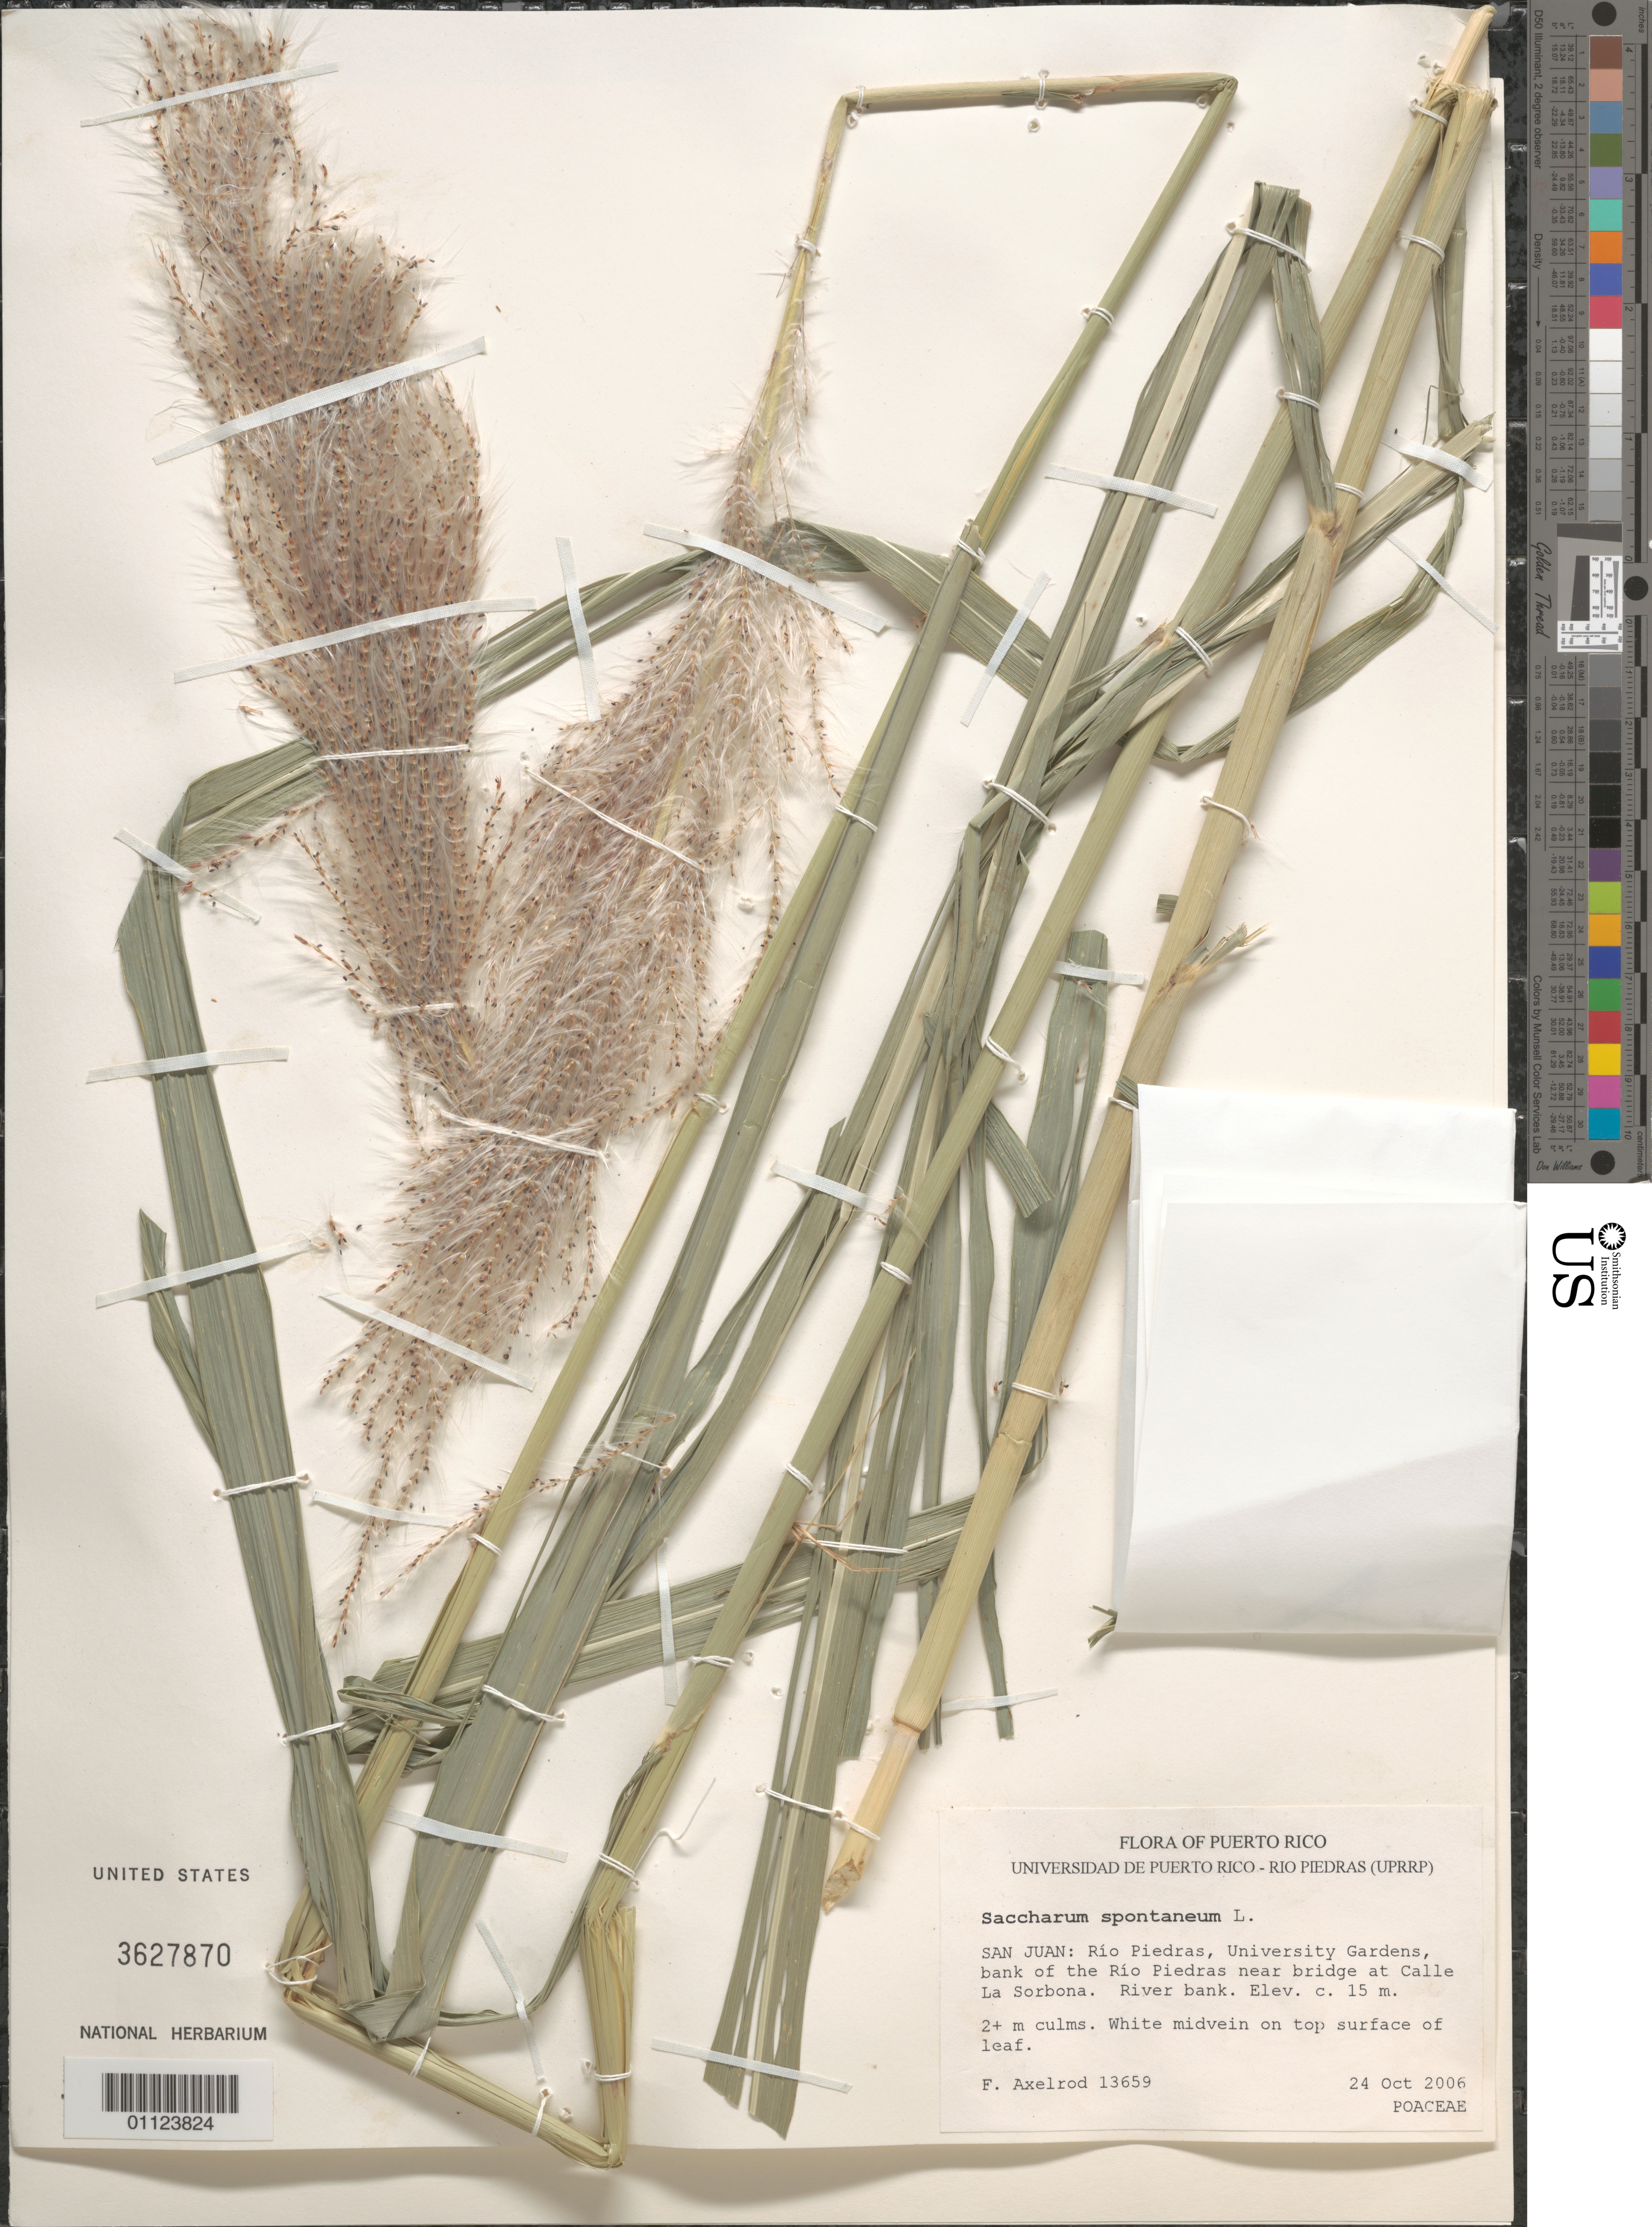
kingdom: Plantae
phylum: Tracheophyta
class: Liliopsida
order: Poales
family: Poaceae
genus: Saccharum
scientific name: Saccharum spontaneum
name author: L.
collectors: F. S. Axelrod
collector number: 13659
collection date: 2006-10-24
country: Puerto Rico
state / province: San Juan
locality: Río Piedras, University Gardens, bank of the Río Piedras near bridge at Calle La Sorbona.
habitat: River bank.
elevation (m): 15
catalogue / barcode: US 3627870